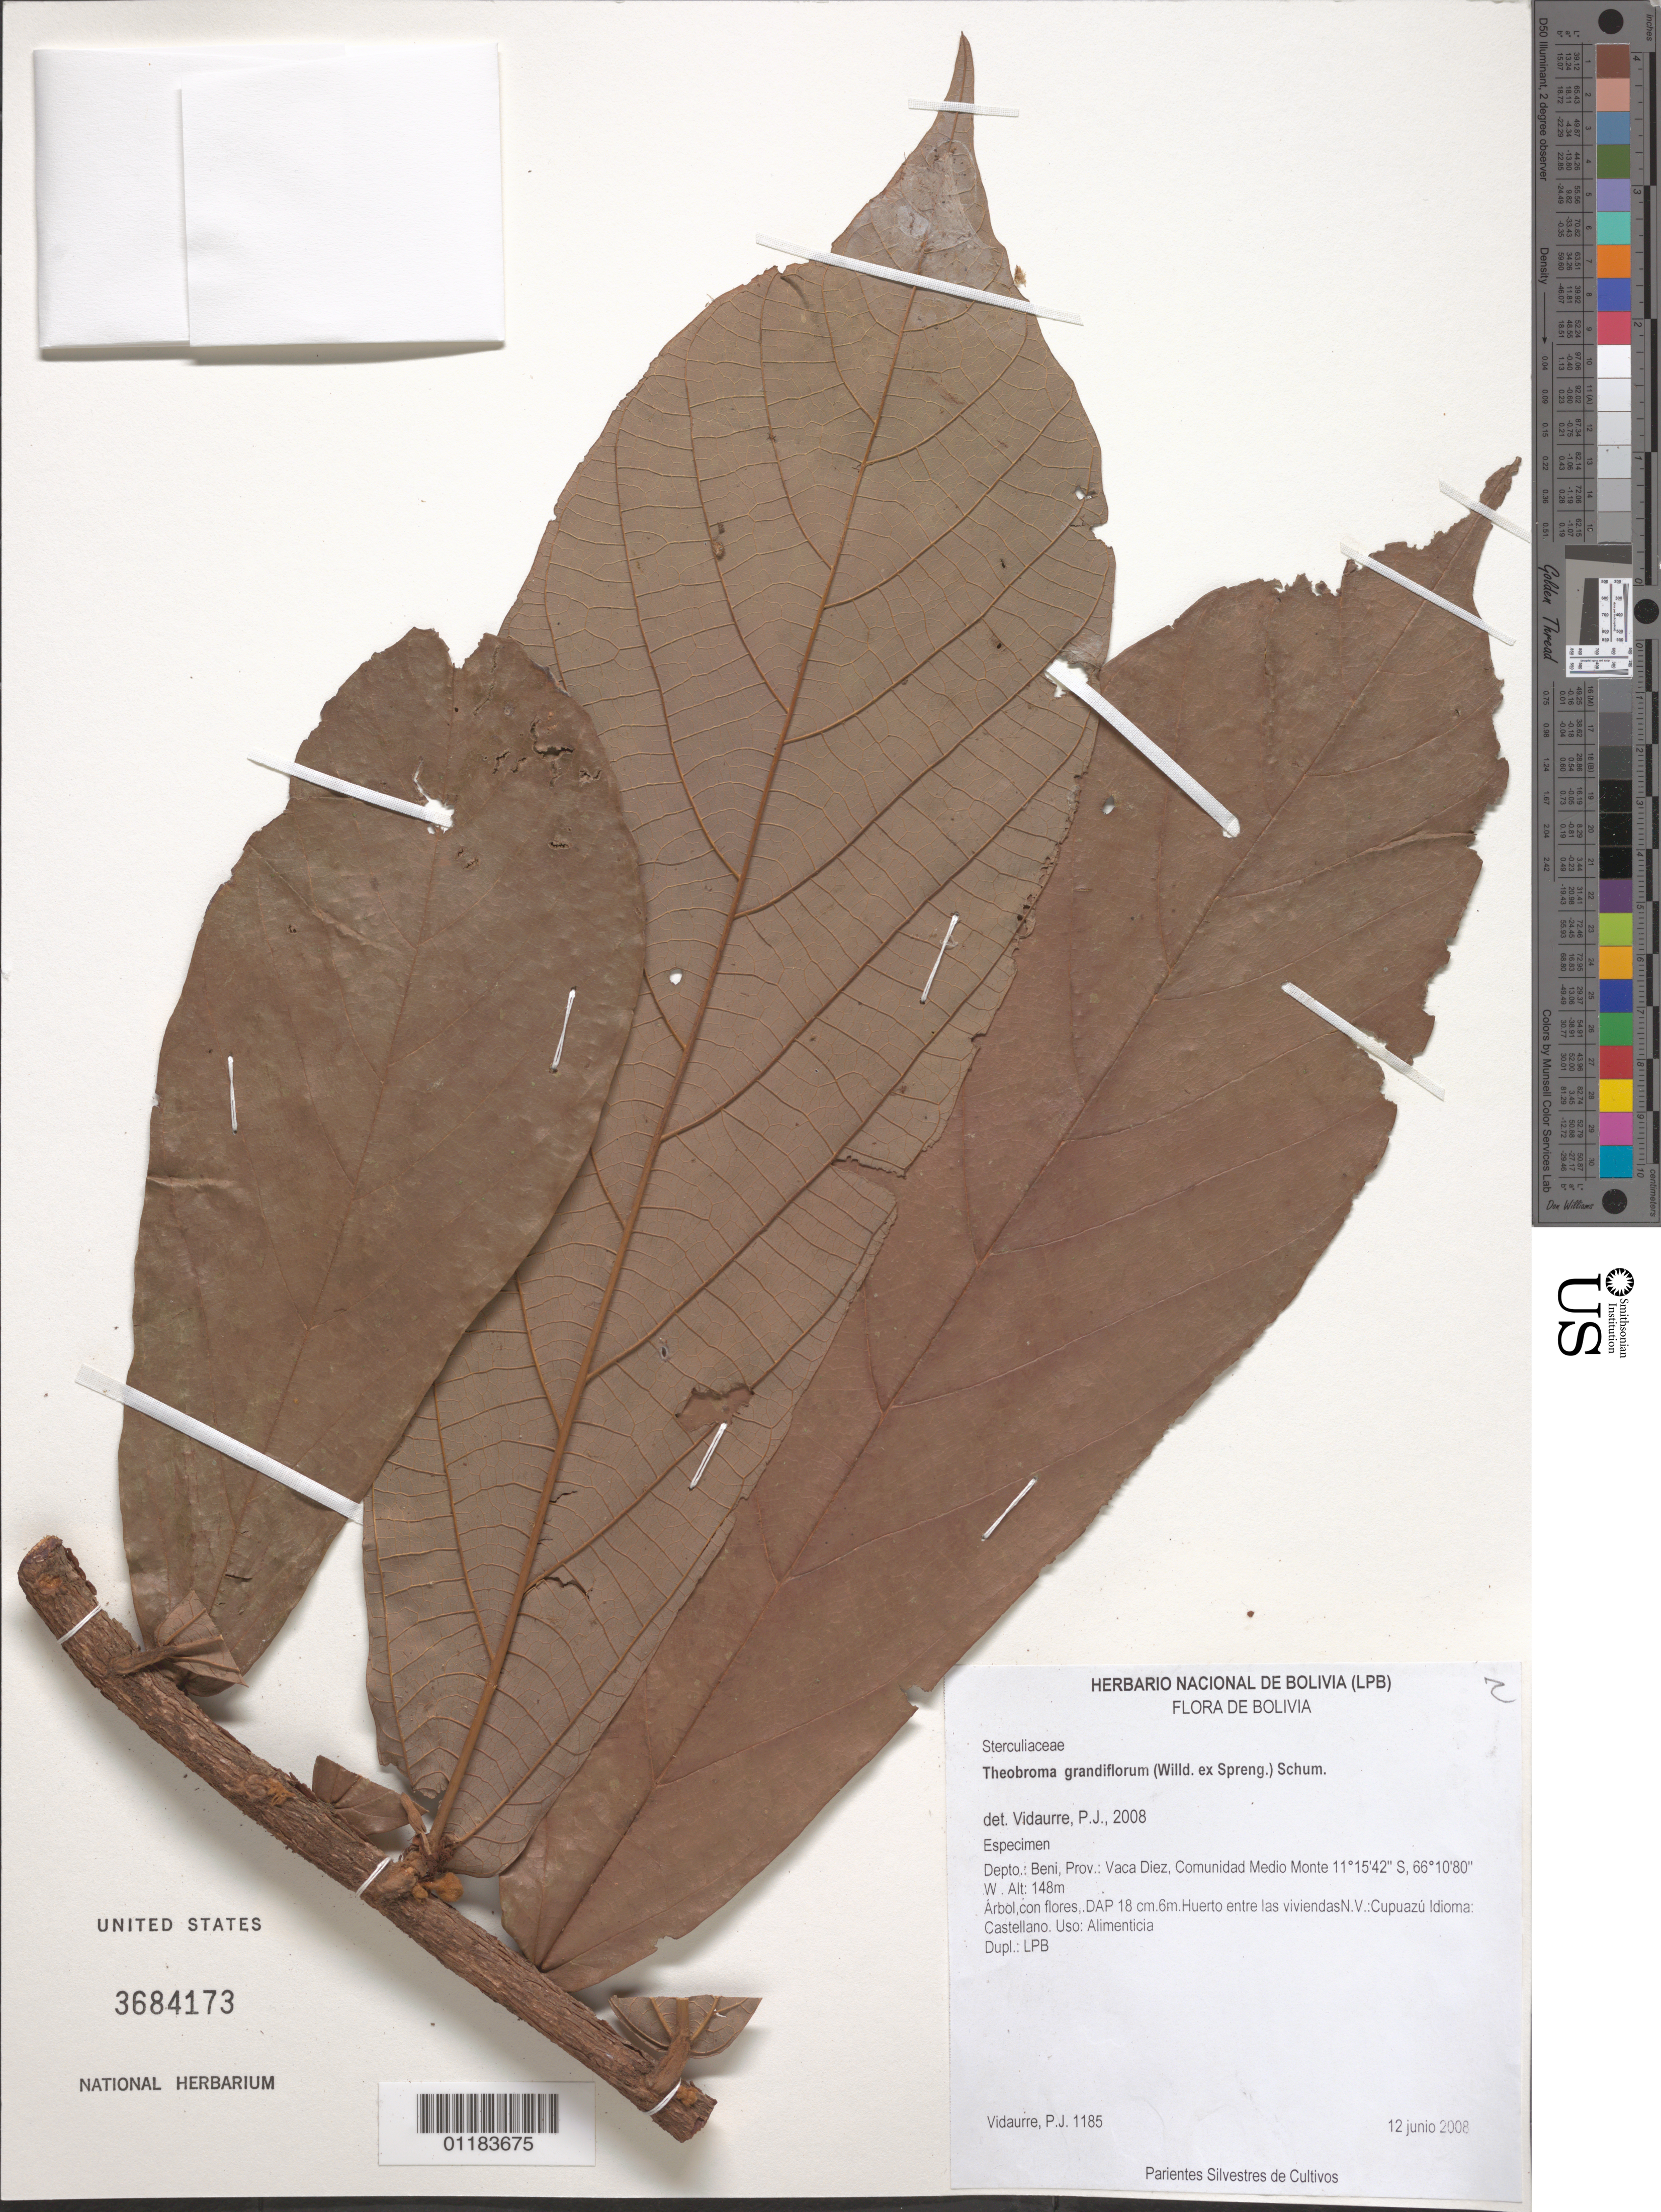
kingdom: Plantae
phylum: Tracheophyta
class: Magnoliopsida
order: Malvales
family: Malvaceae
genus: Theobroma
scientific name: Theobroma grandiflorum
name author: (Willd. ex Spreng.) K. Schum.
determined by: Vidaurre, P. A.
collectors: P. Vidaurre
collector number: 1185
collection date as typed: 12 Jun 2008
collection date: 2008-06-12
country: Bolivia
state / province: Beni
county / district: Vaca Diez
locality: Comunidad Medio Monte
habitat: Huerto entre las viviendad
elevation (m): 148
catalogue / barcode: US 3684173